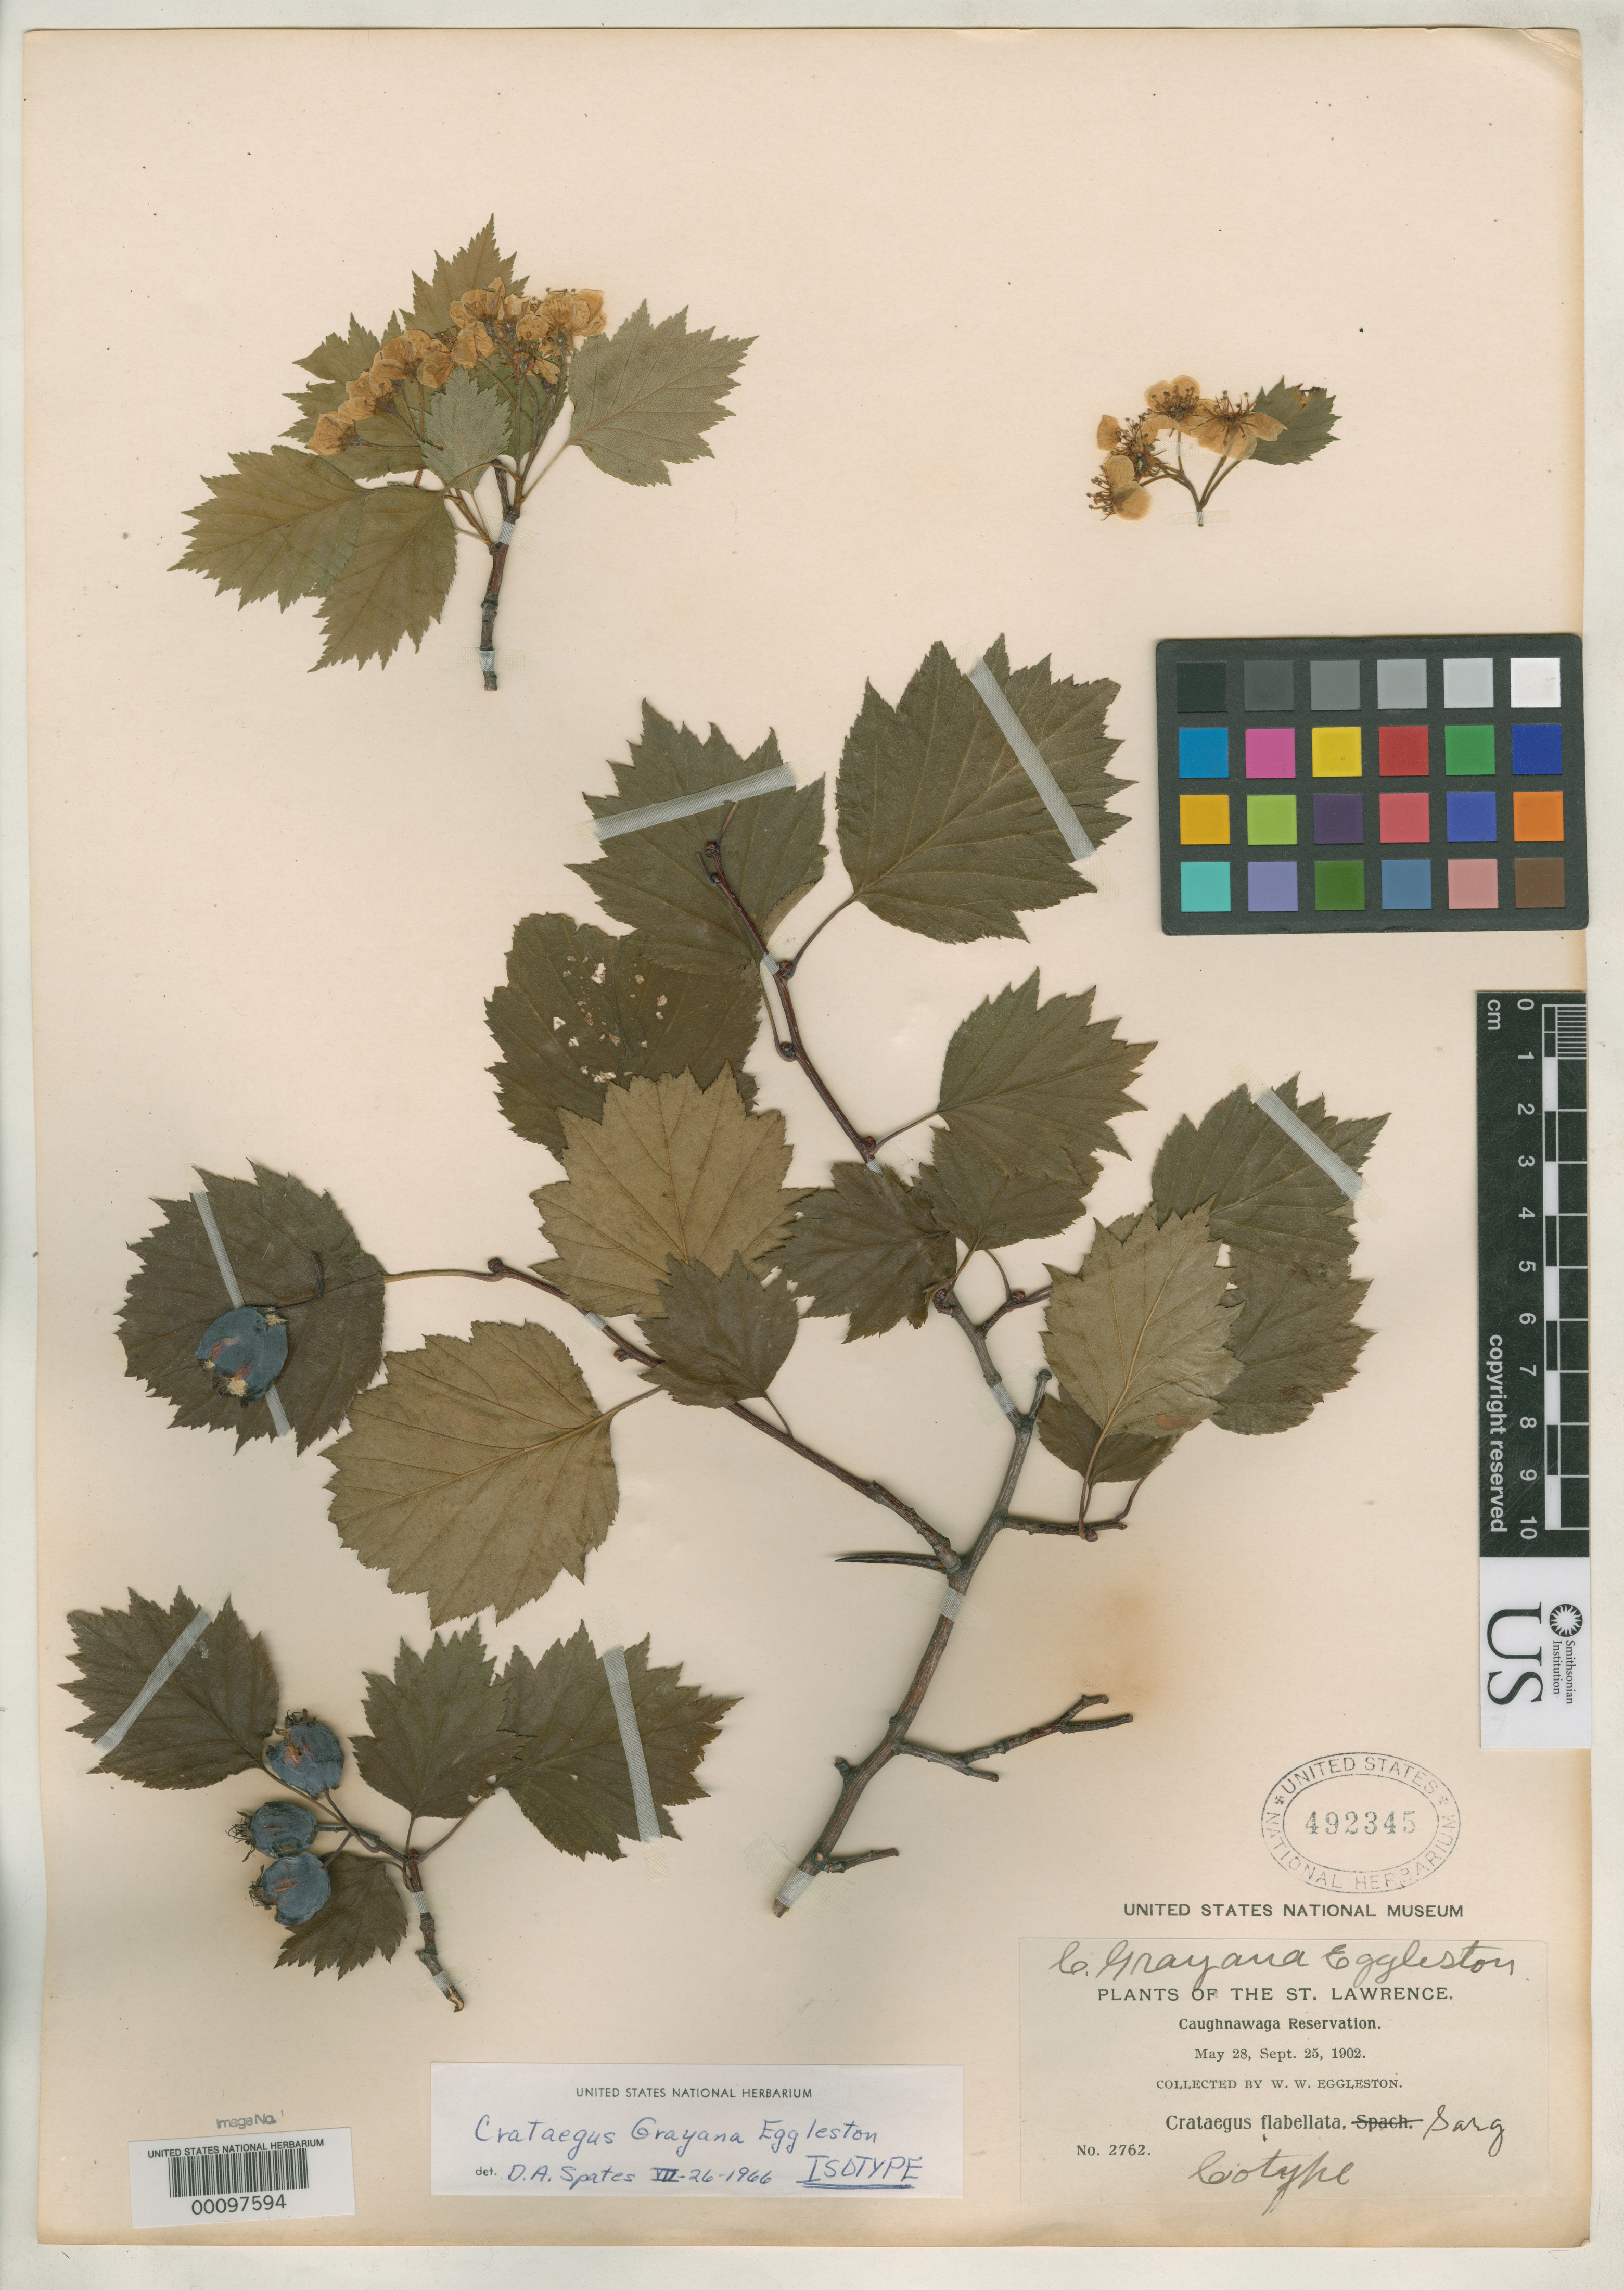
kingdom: Plantae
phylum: Tracheophyta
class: Magnoliopsida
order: Rosales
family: Rosaceae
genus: Crataegus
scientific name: Crataegus grayana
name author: Eggl.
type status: Isotype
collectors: W. W. Eggleston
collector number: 2762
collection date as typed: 28 May 1902 and 25 Sep 1902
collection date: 1902-05-28,1902-09-25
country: Canada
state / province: Quebec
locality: Caughnawaga Reservation.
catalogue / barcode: US 492345